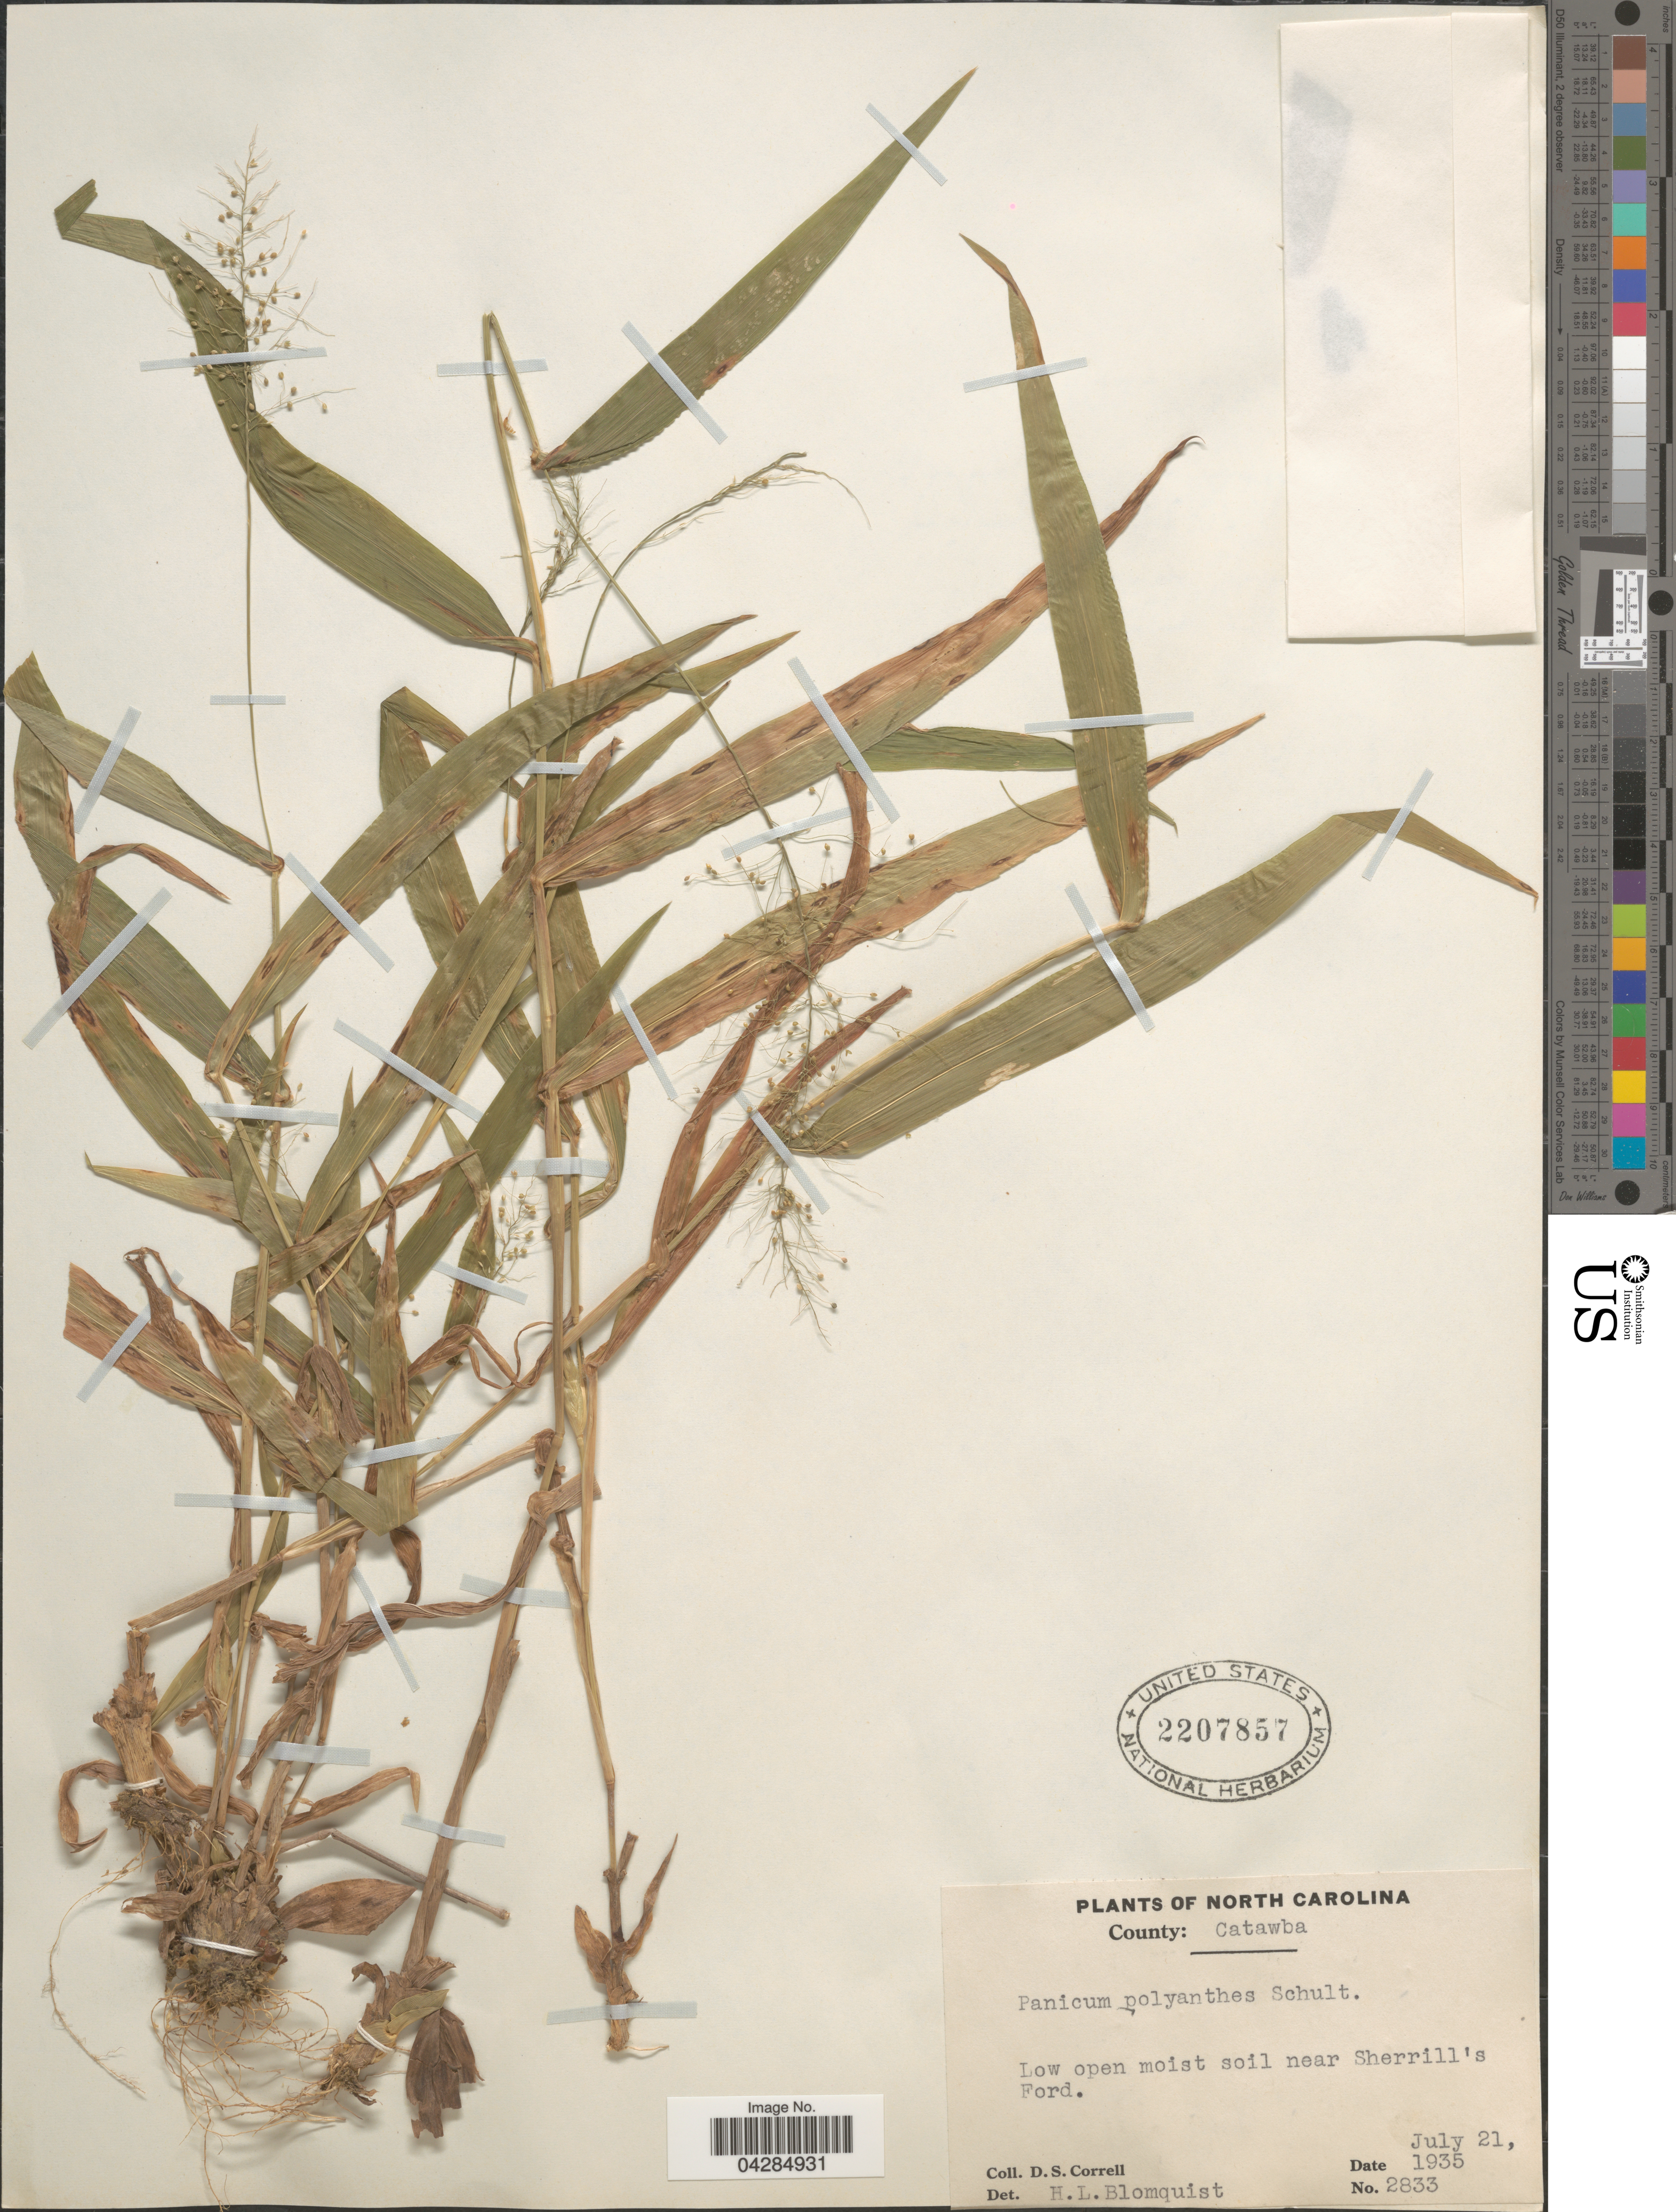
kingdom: Plantae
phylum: Tracheophyta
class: Liliopsida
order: Poales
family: Poaceae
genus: Dichanthelium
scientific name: Dichanthelium polyanthes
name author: (Schult.) Mohlenbr.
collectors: D. S. Correll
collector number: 2833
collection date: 1935-07-21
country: United States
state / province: North Carolina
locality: County: Catawba. Near Sherrill's Ford.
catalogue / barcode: US 2207857